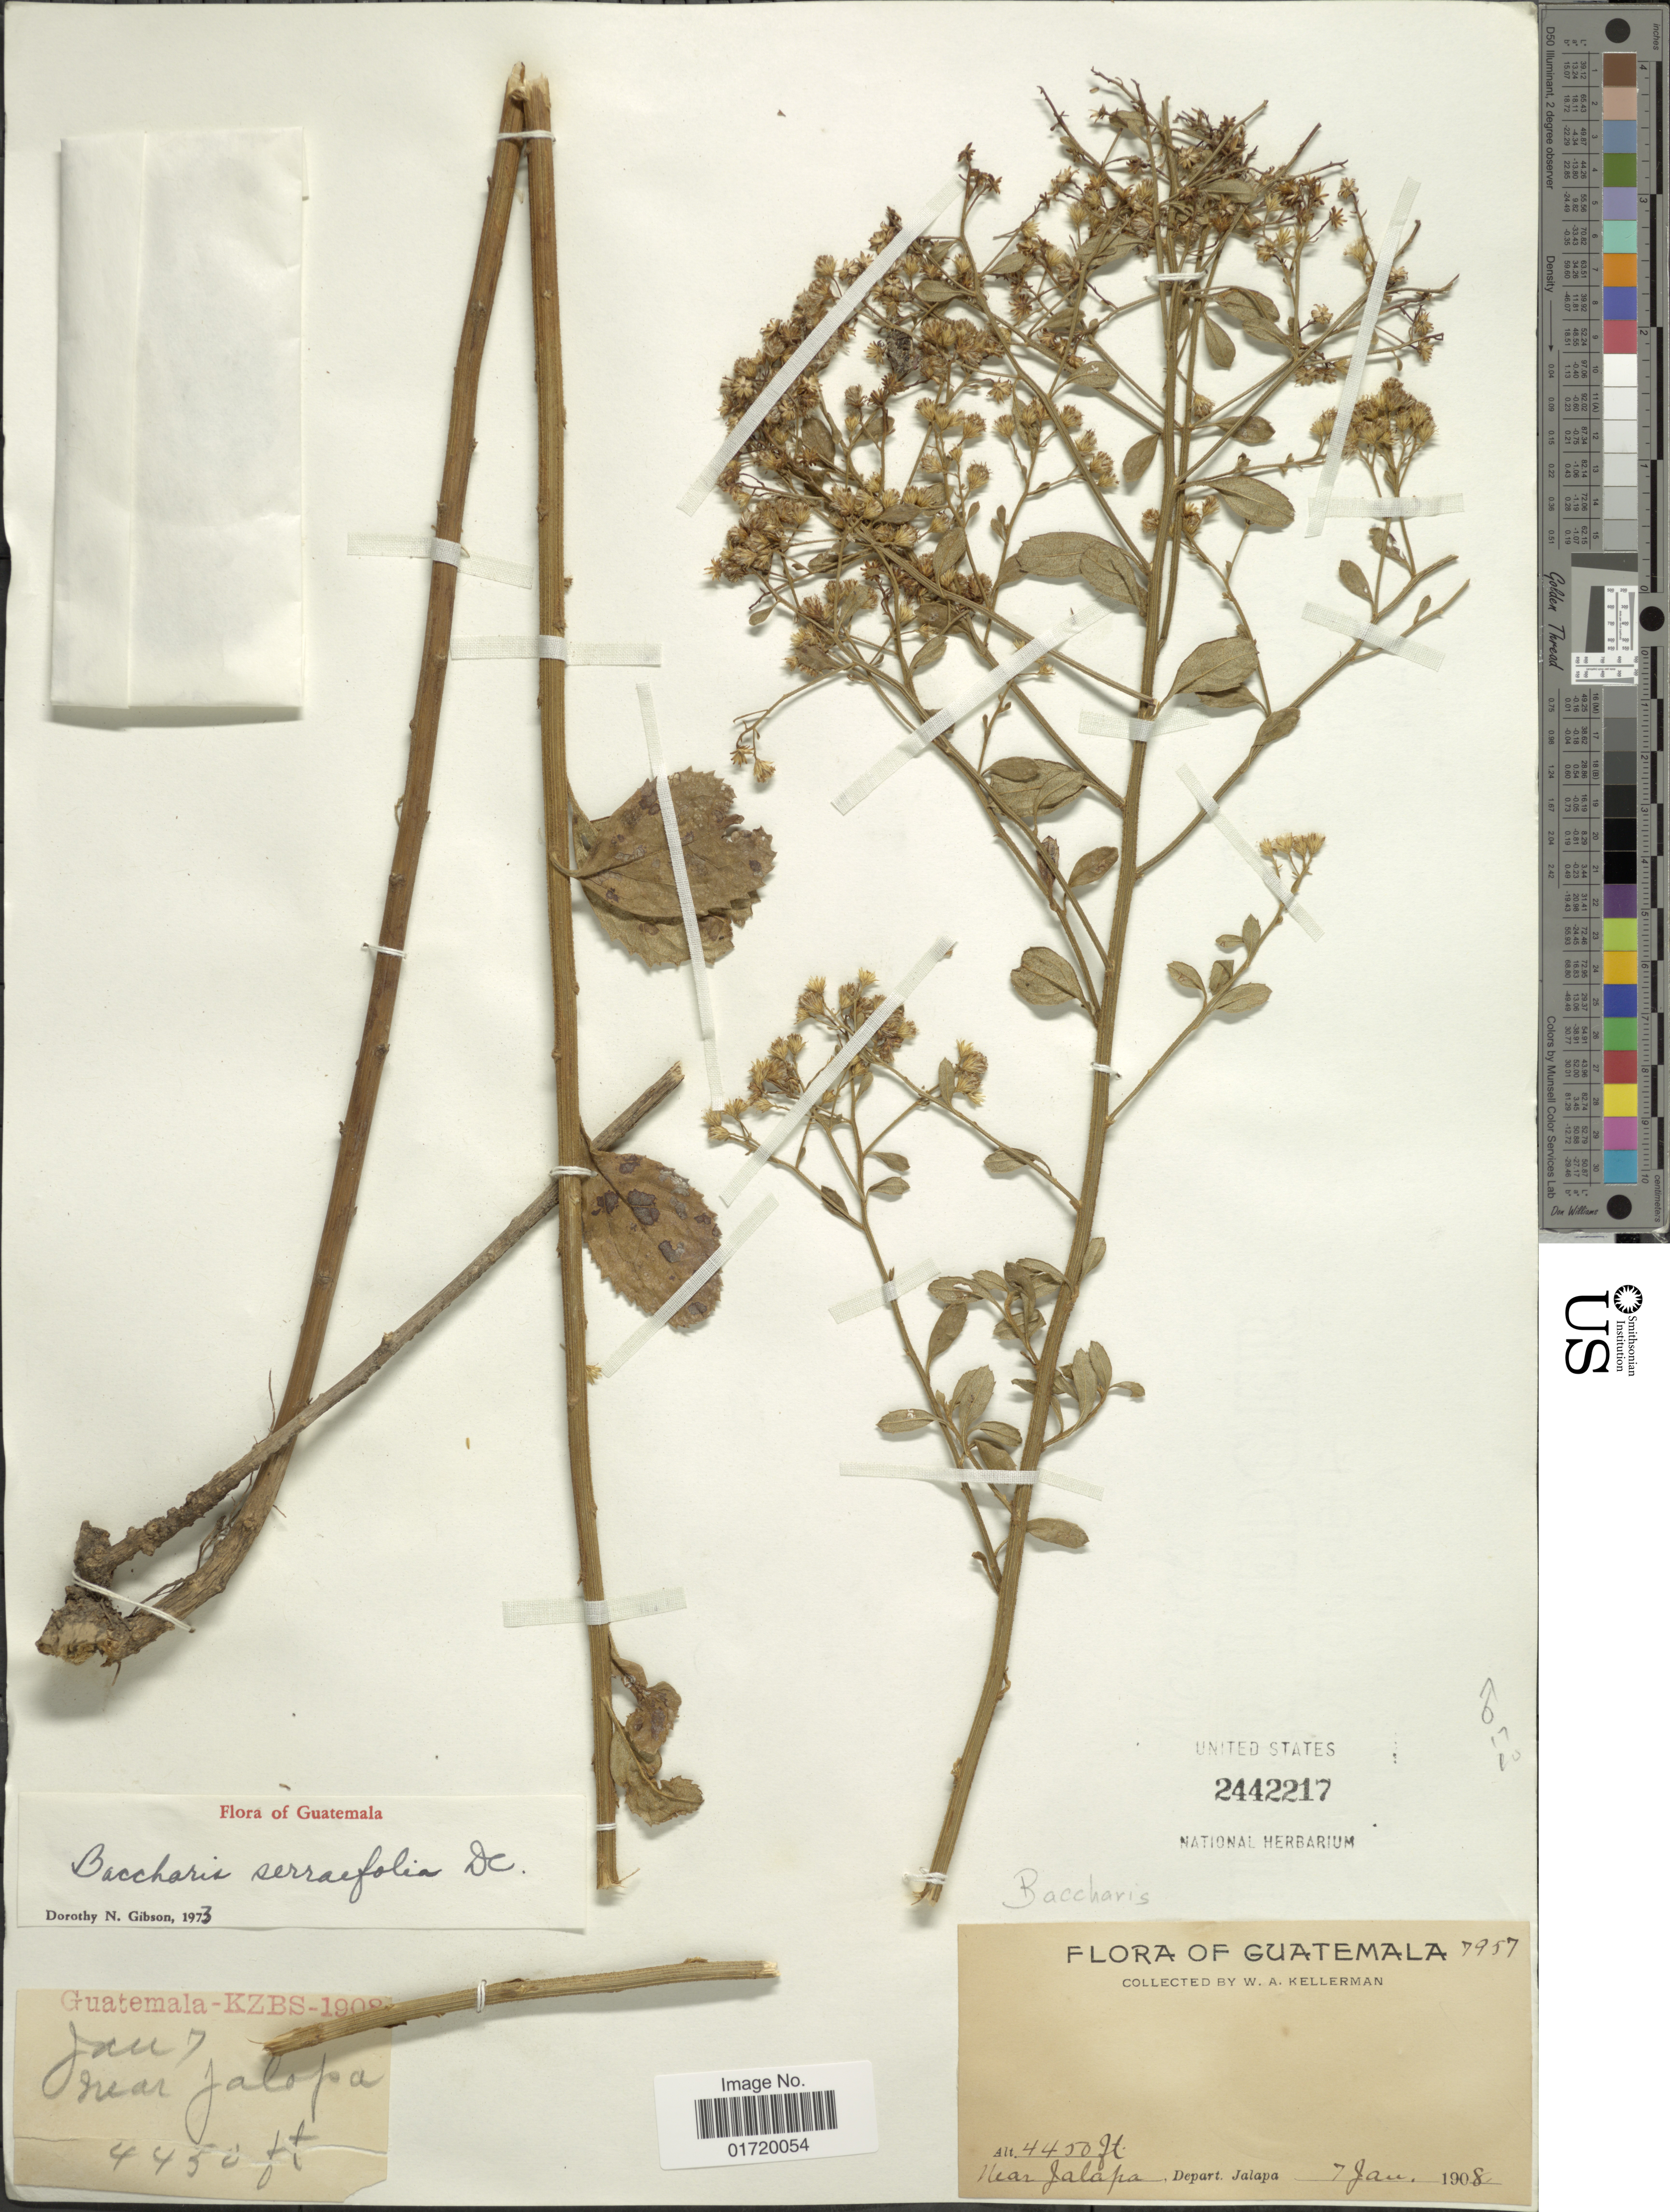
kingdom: Plantae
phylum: Tracheophyta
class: Magnoliopsida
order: Asterales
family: Asteraceae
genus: Baccharis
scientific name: Baccharis serrifolia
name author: DC.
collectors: W. Kellerman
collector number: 7957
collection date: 1908-01-07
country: Guatemala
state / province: Jalapa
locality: Near Jalapa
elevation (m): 1356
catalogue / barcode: US 2442217